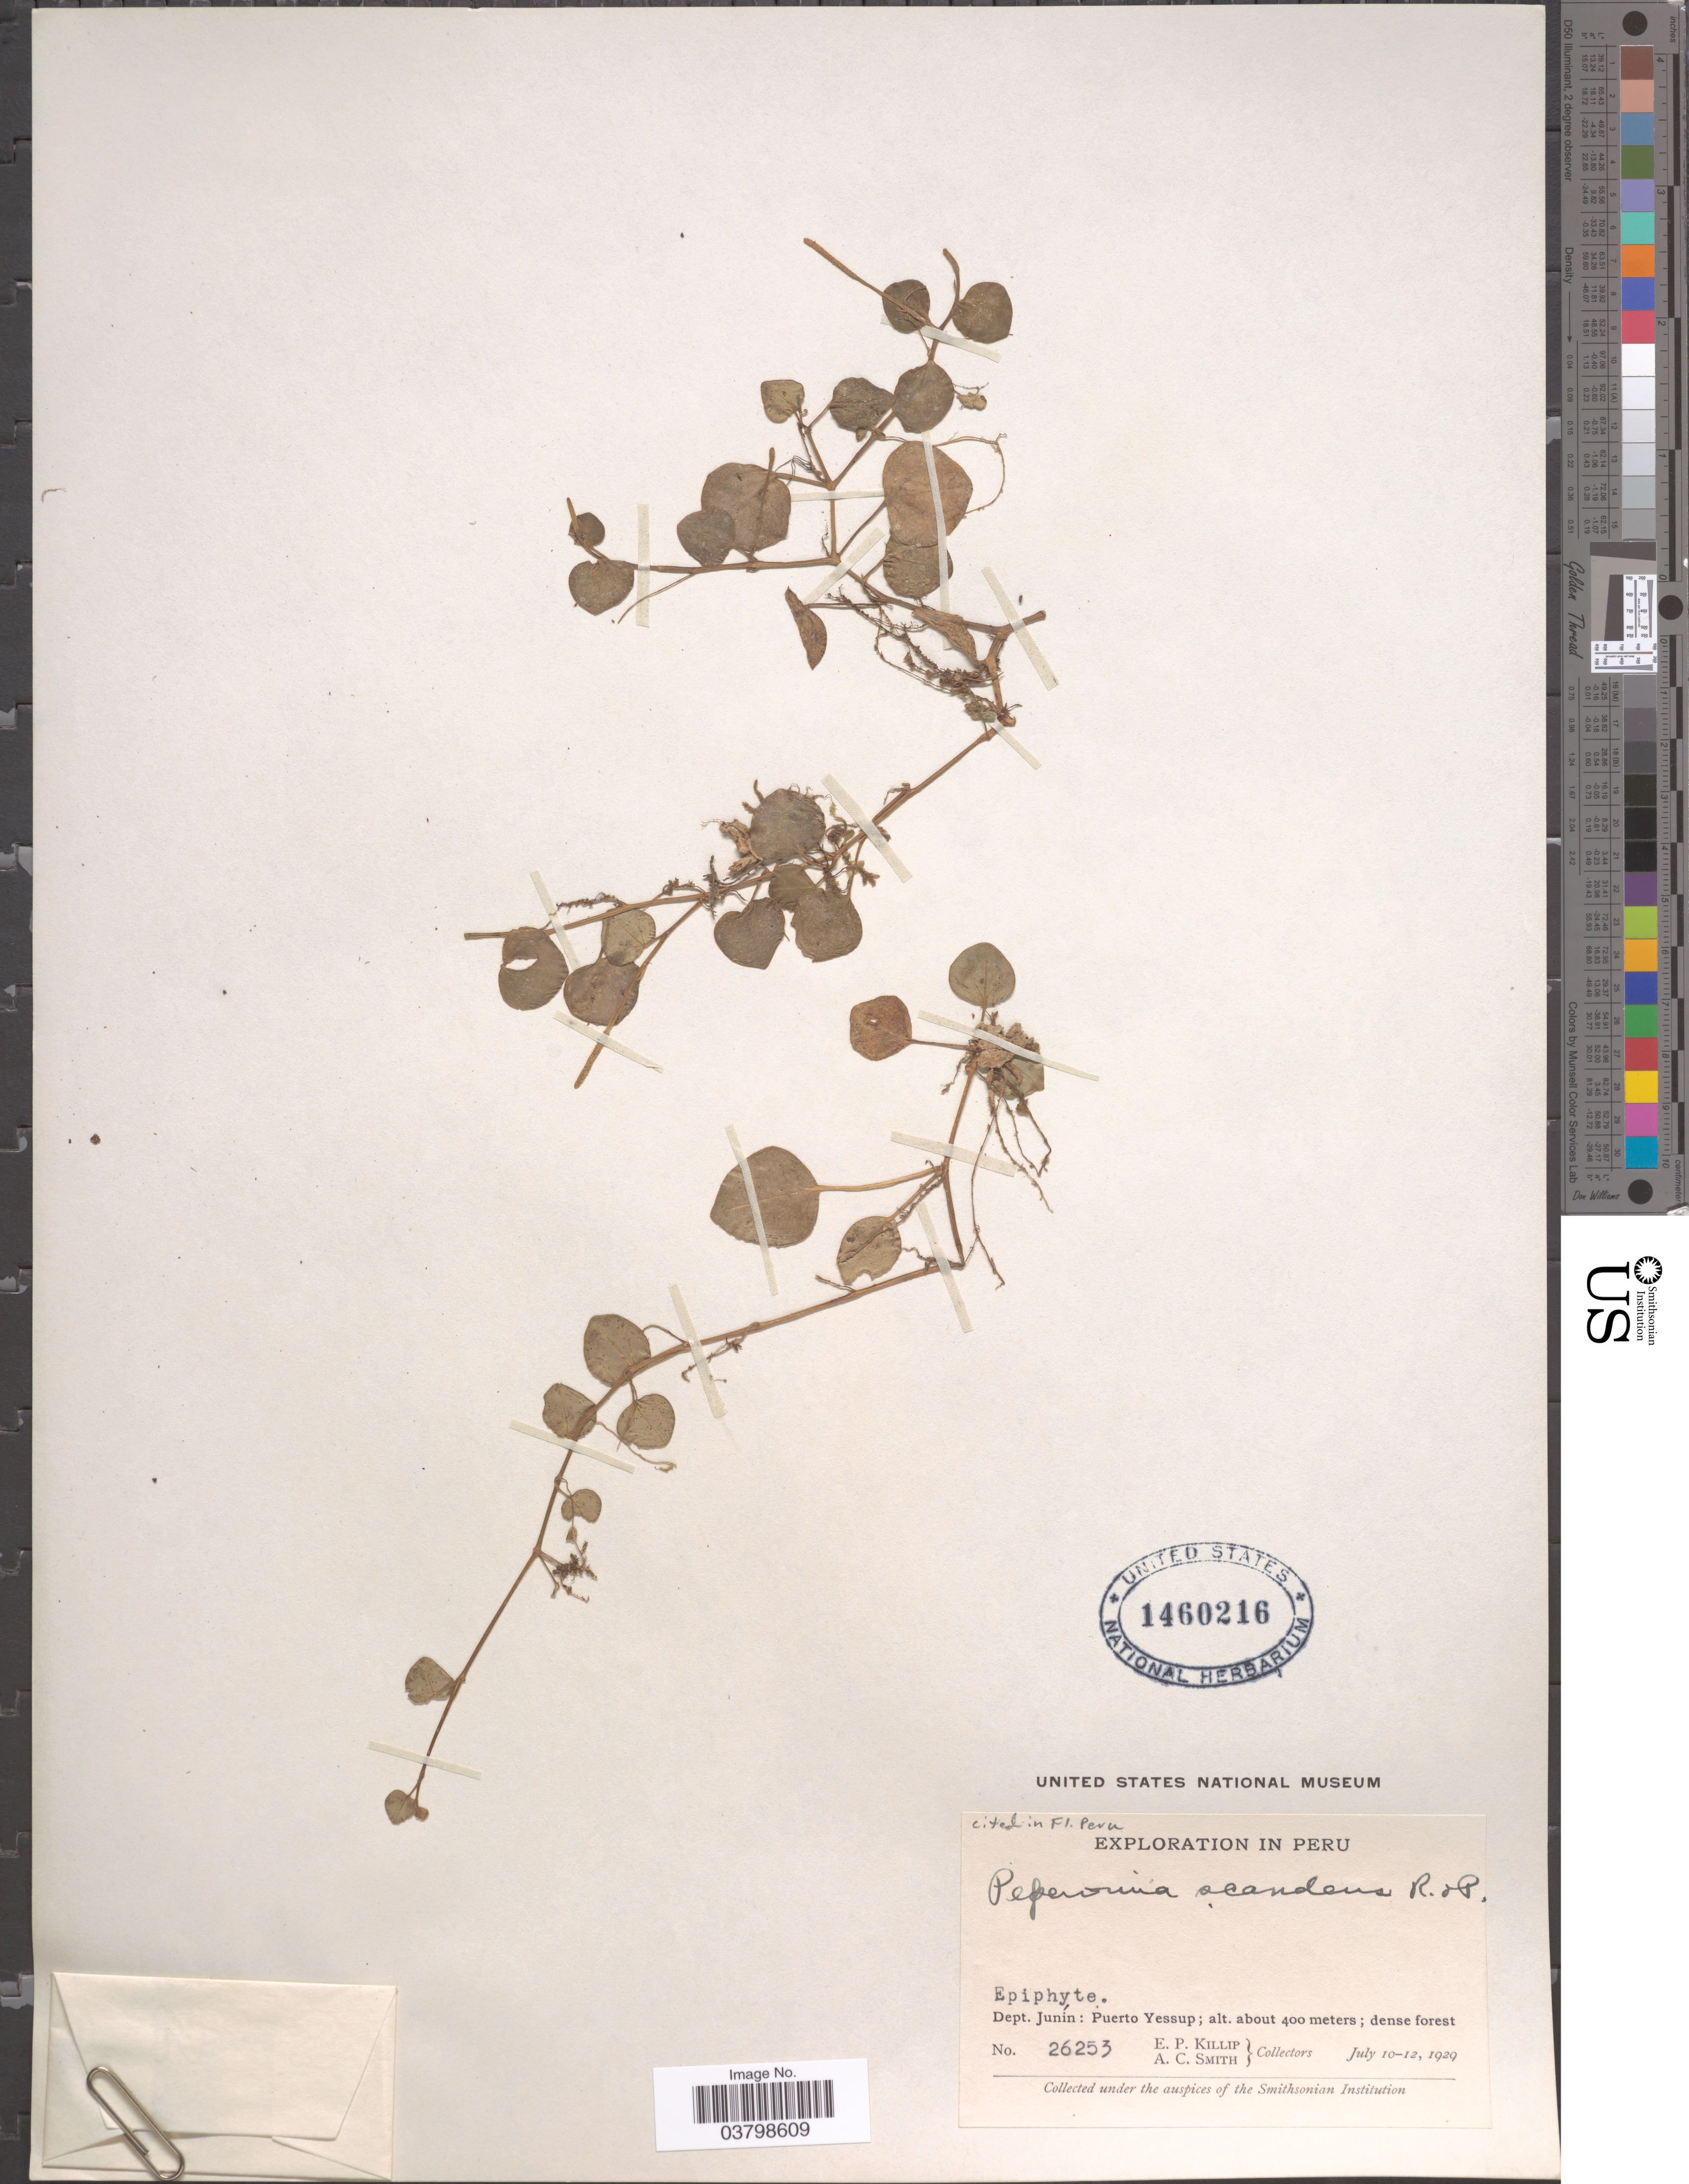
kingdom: Plantae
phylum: Tracheophyta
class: Magnoliopsida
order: Piperales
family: Piperaceae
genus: Peperomia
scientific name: Peperomia serpens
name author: (Sw.) Loudon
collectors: E. P. Killip & A. C. Smith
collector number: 26253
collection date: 1929-07-10/1929-07-12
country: Peru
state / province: Junín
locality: Dept. Junín: Puerto Yessup.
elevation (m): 400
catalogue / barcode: US 1460216